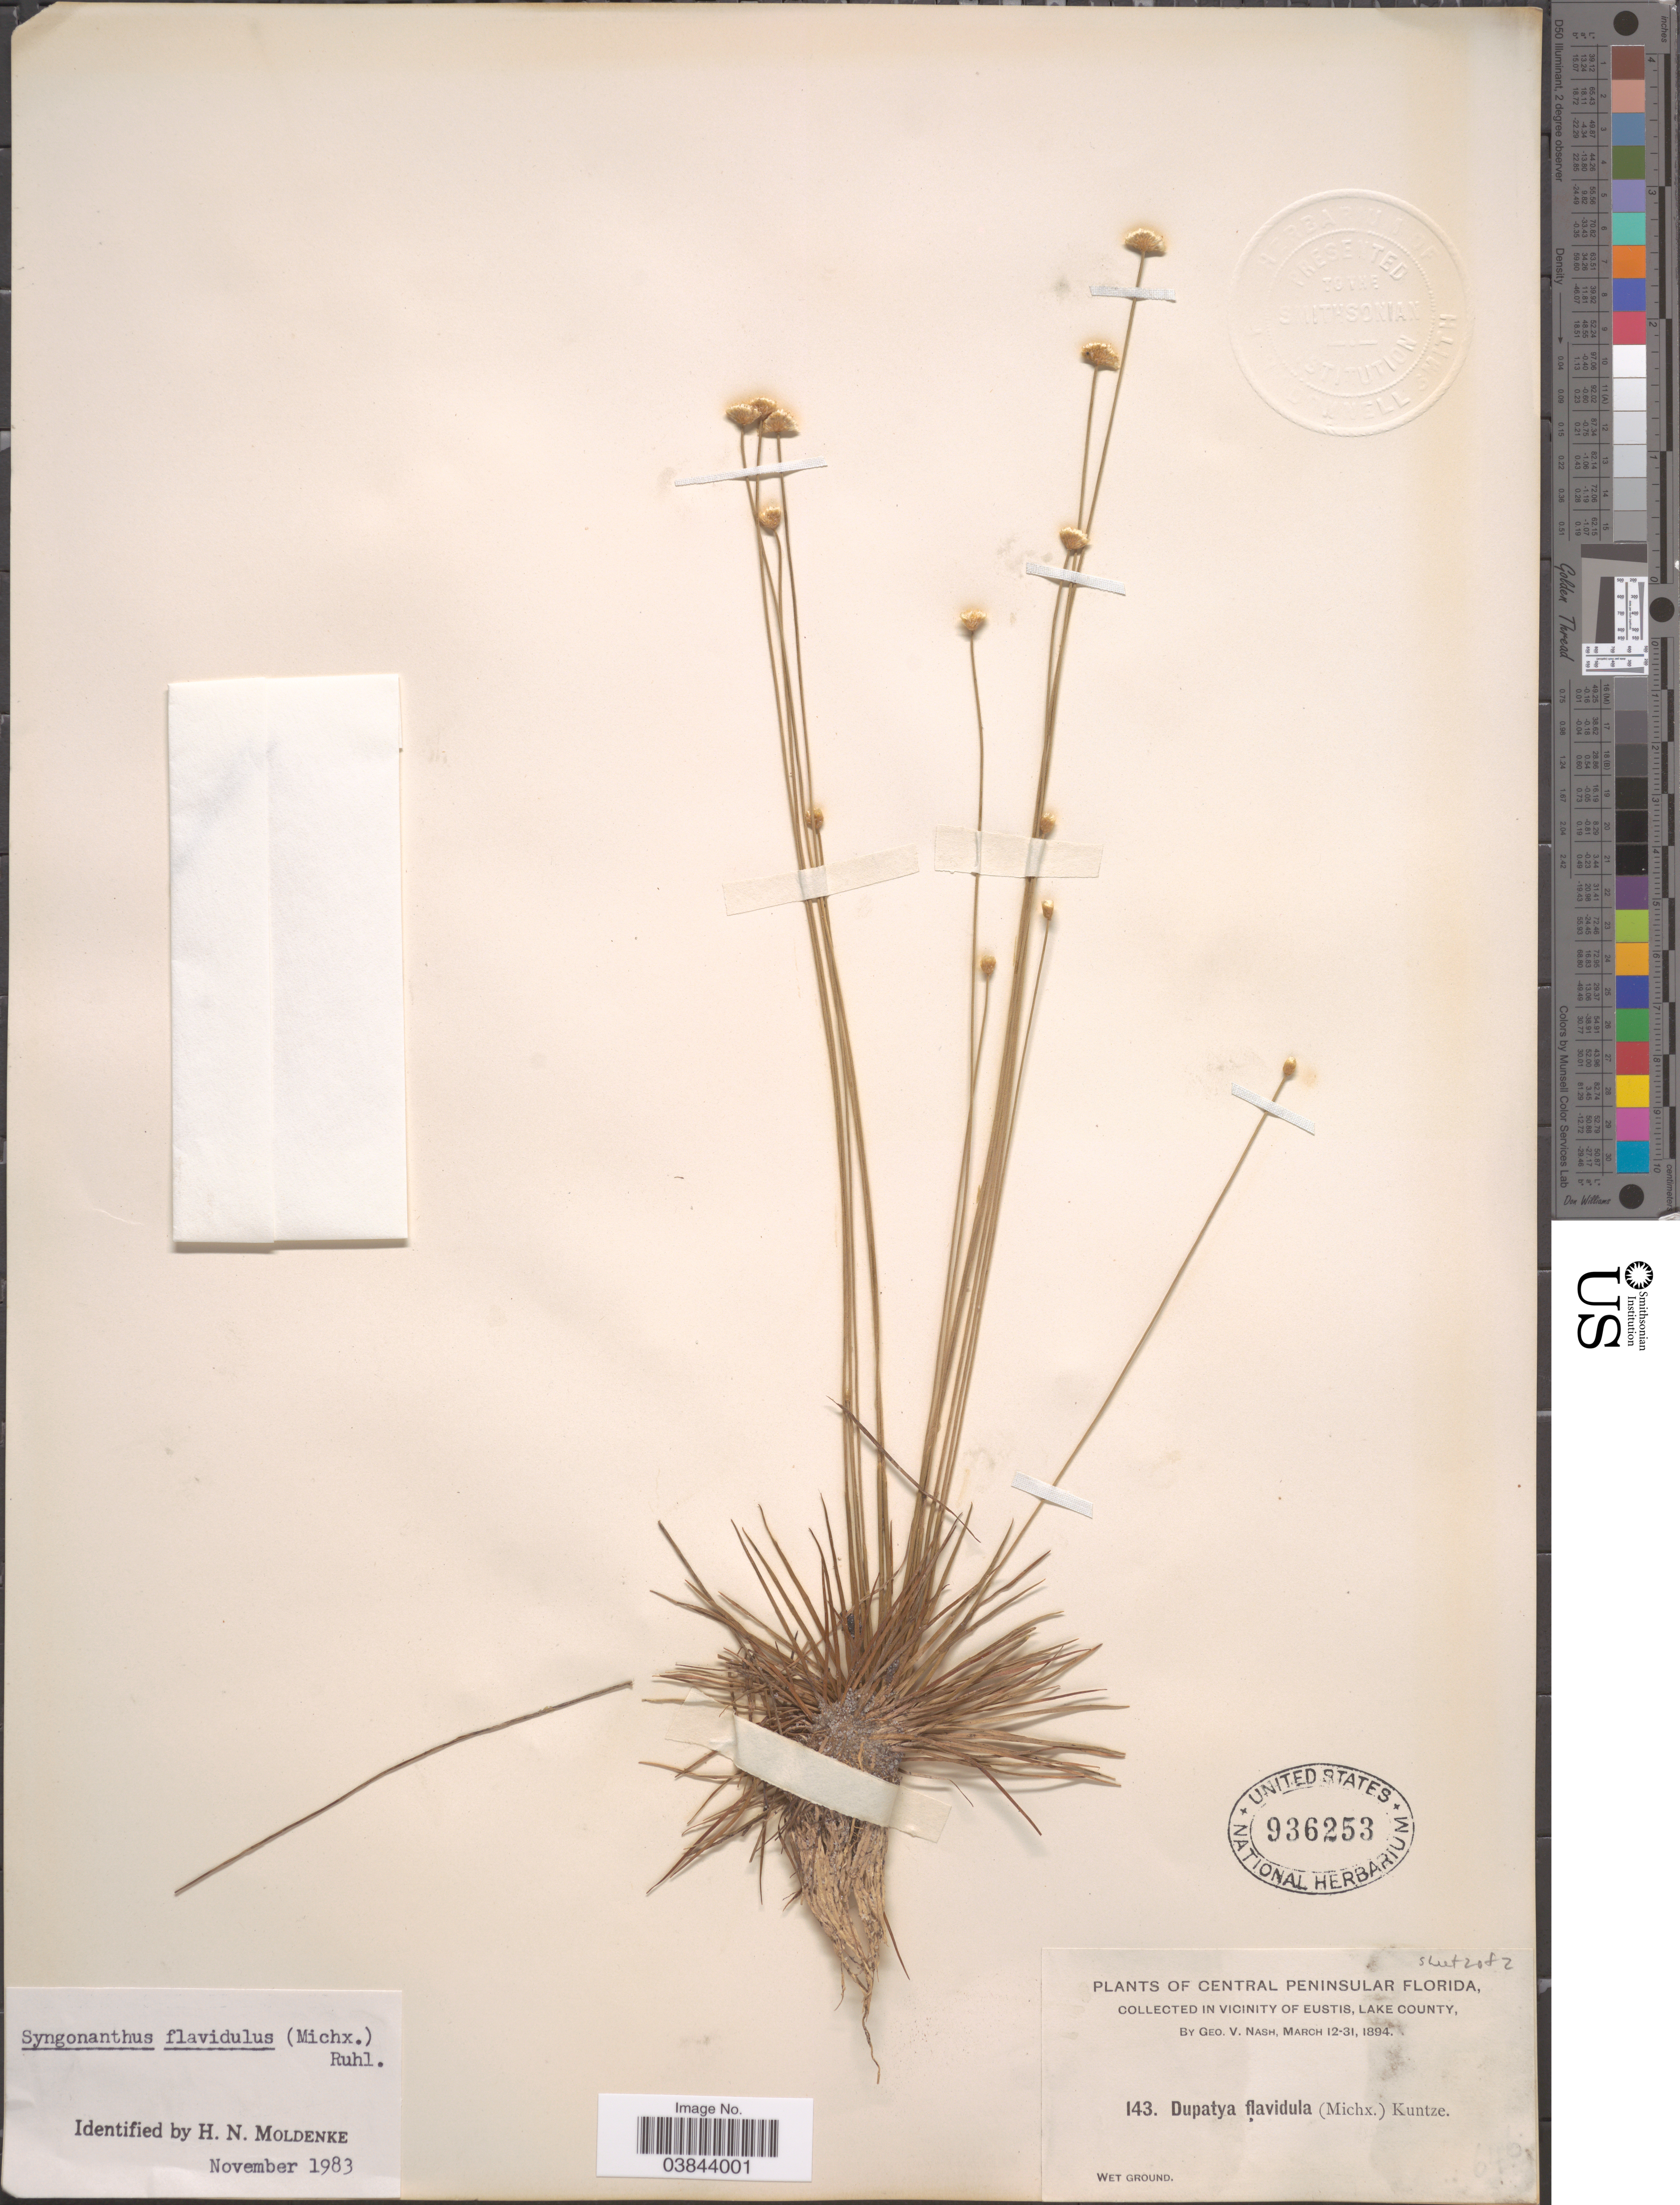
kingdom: Plantae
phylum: Tracheophyta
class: Liliopsida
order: Poales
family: Eriocaulaceae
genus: Syngonanthus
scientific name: Syngonanthus flavidulus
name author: (Michx.) Ruhland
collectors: G. V. Nash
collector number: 143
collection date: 1894-03-12/1894-03-31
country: United States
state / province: Florida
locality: Central Peninsular Florida, in vicinity of Eustis, Lake County.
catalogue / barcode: US 936253